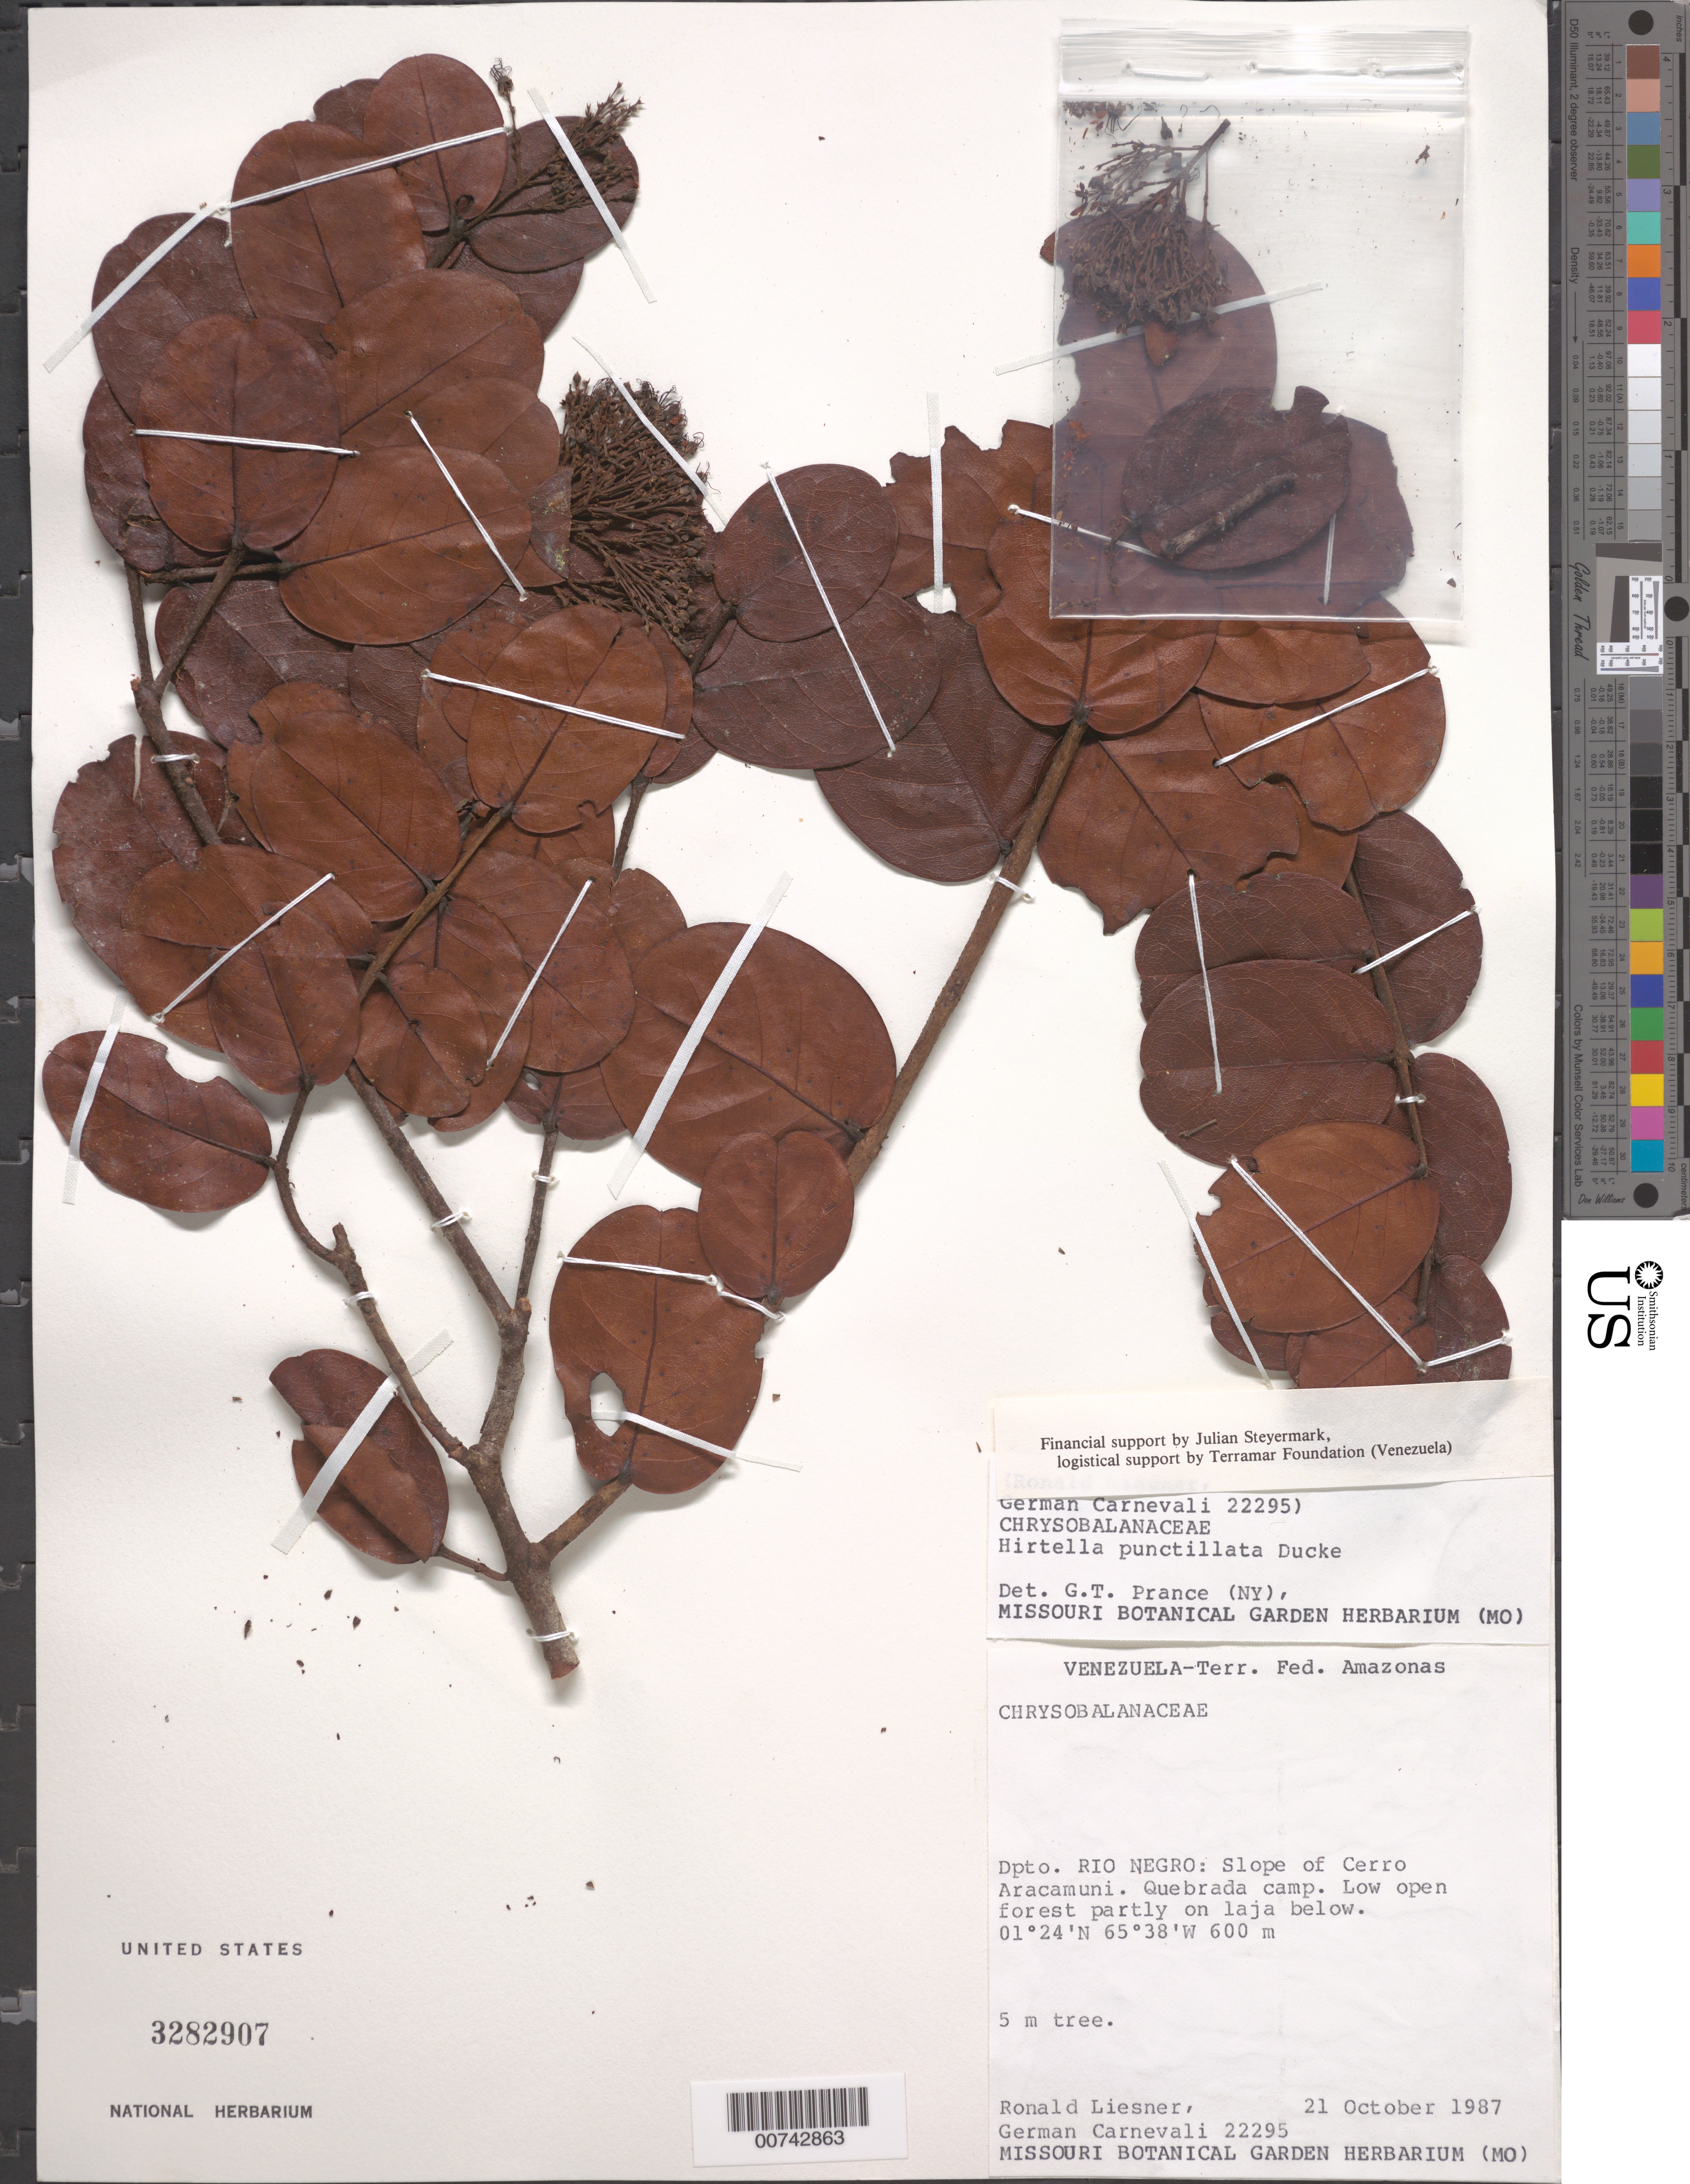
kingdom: Plantae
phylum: Tracheophyta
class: Magnoliopsida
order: Malpighiales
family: Chrysobalanaceae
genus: Hirtella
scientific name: Hirtella punctillata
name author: Ducke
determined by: Prance, G. T.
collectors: R. L. Liesner & G. Carnevali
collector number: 22295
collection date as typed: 21-Oct-87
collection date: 1987-10-21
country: Venezuela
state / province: Amazonas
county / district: Río Negro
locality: Cerro Aracamuni, slope, Quebrada camp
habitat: Low open forest partly on laja below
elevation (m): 600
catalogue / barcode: US 3282907